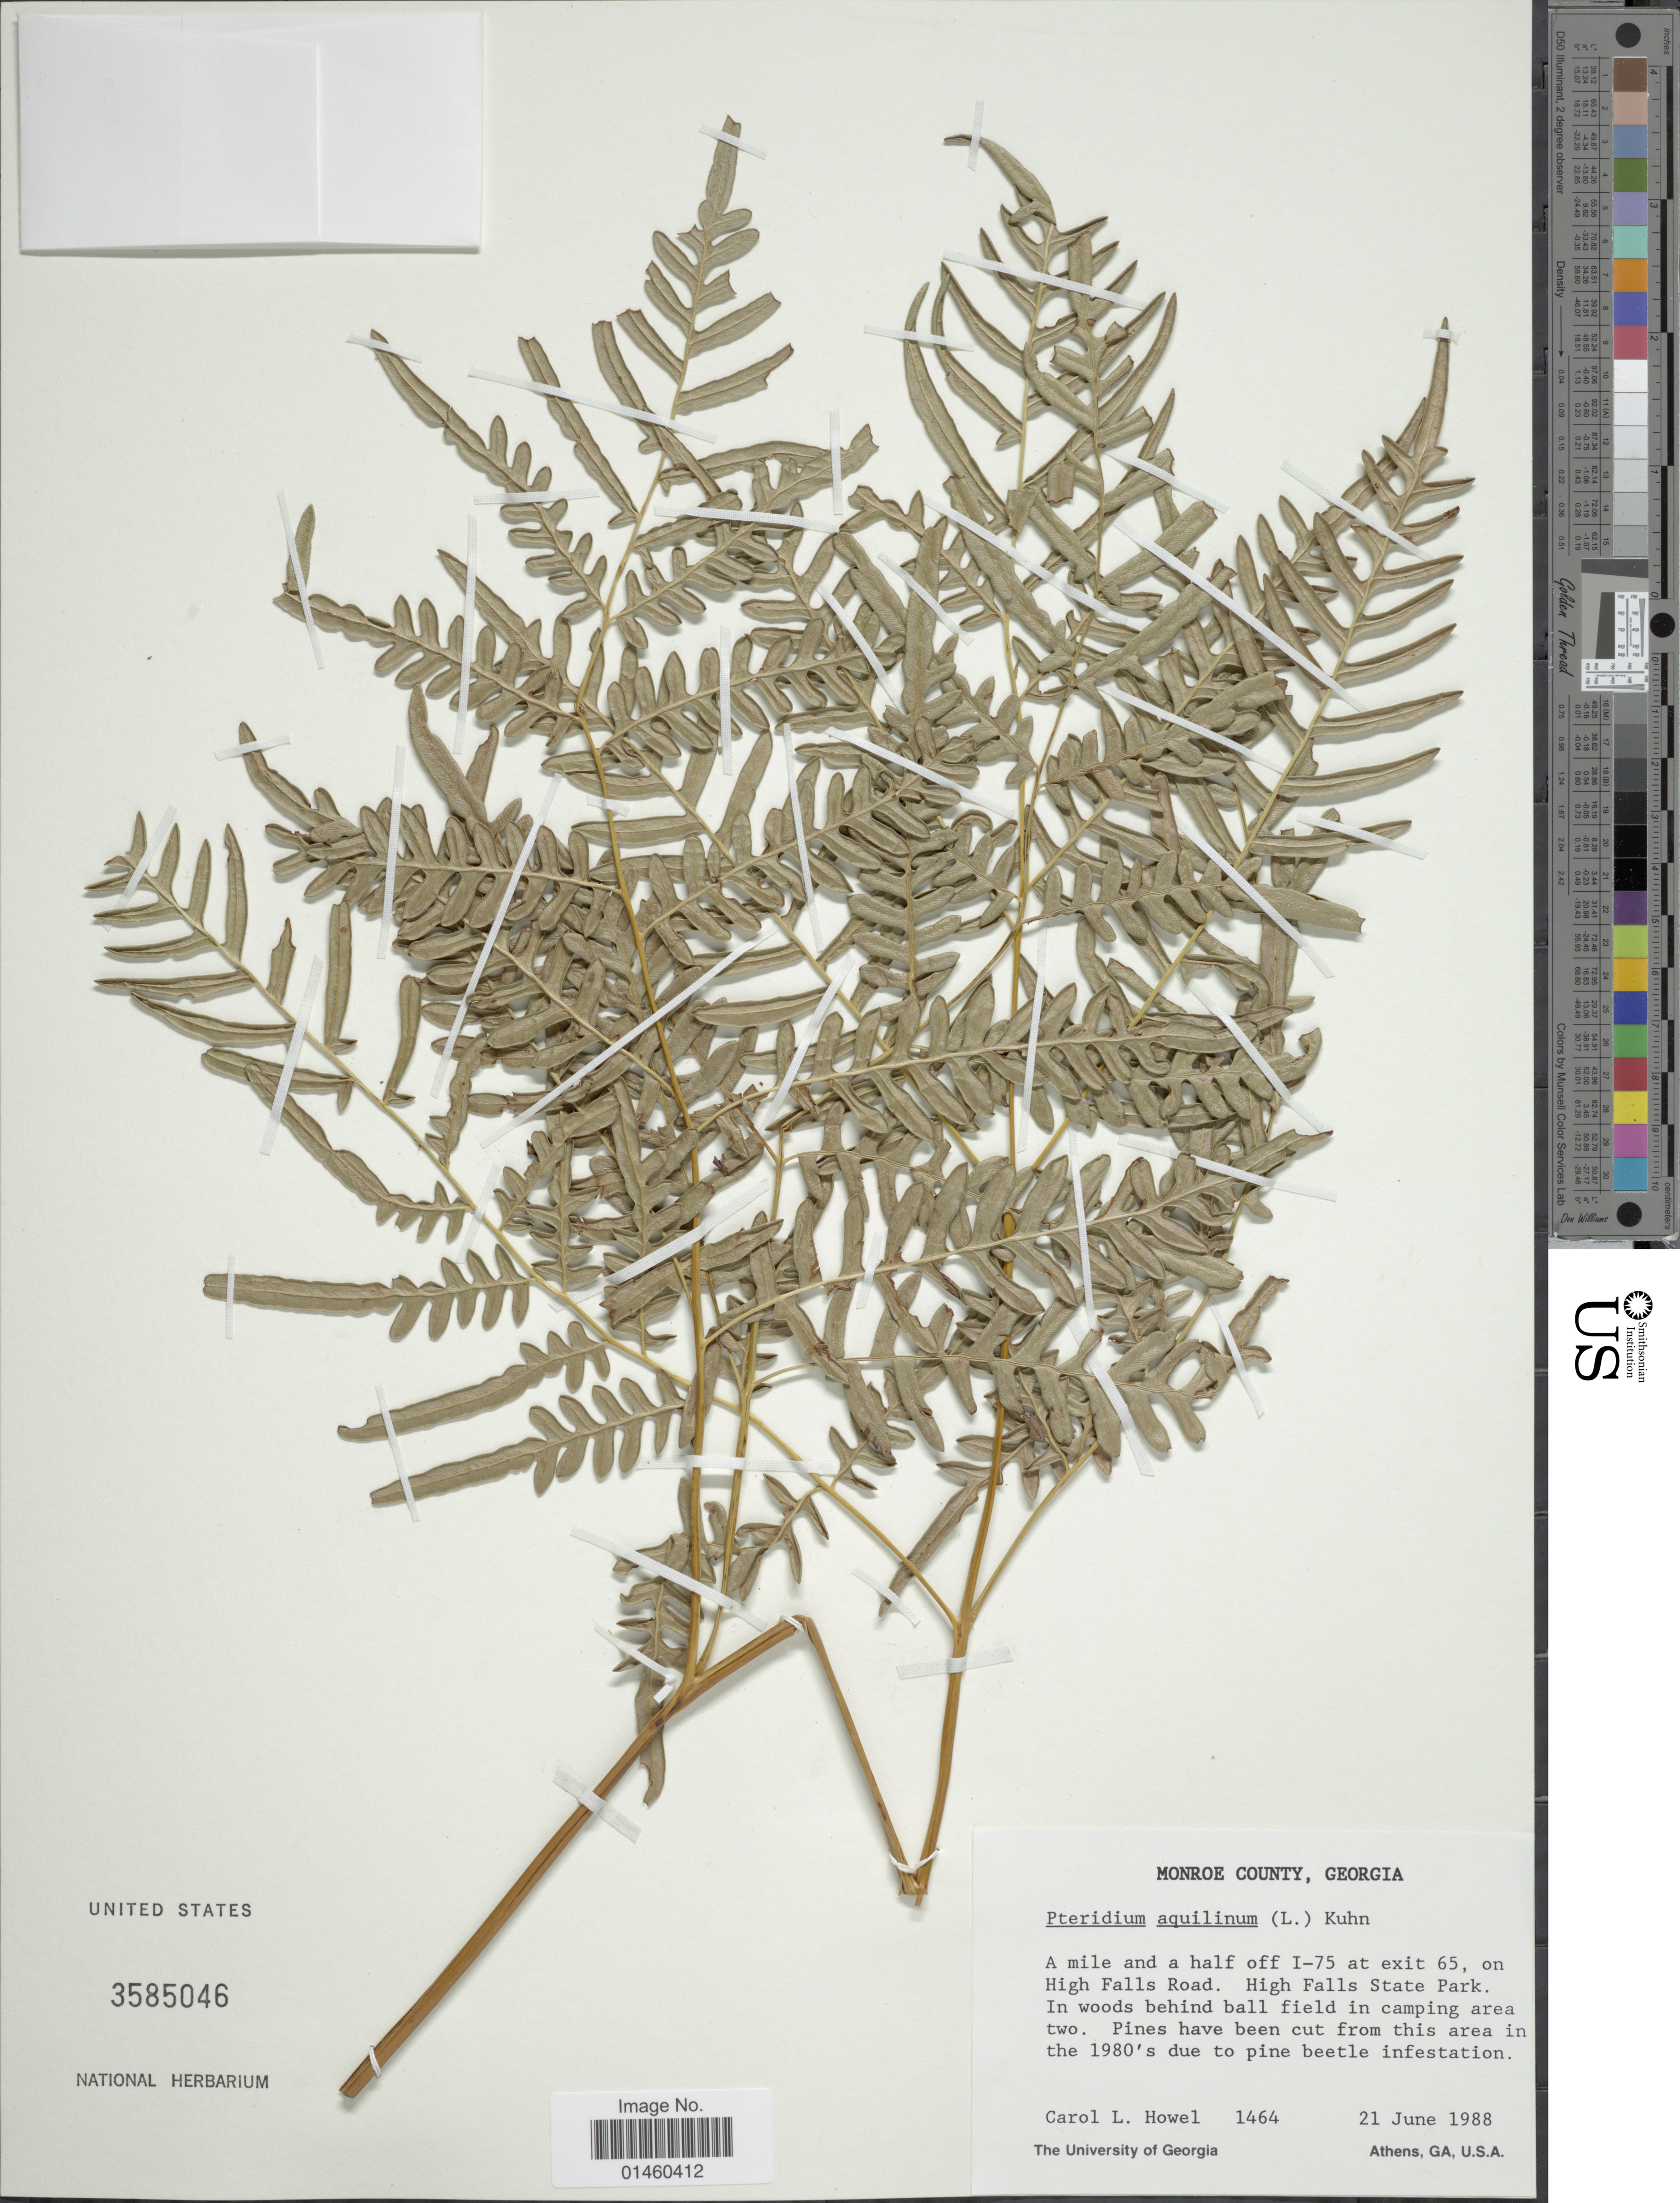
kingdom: Plantae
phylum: Tracheophyta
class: Polypodiopsida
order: Polypodiales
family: Dennstaedtiaceae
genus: Pteridium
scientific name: Pteridium aquilinum var. pseudocaudatum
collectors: C. Howel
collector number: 1464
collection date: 1988-06-21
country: United States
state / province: Georgia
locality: Monroe County, a mile and a half off I-75 at exit 65, on High Falls Road. High Falls State Park. In woods behind ball field in camping area two.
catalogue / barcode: US 3585046